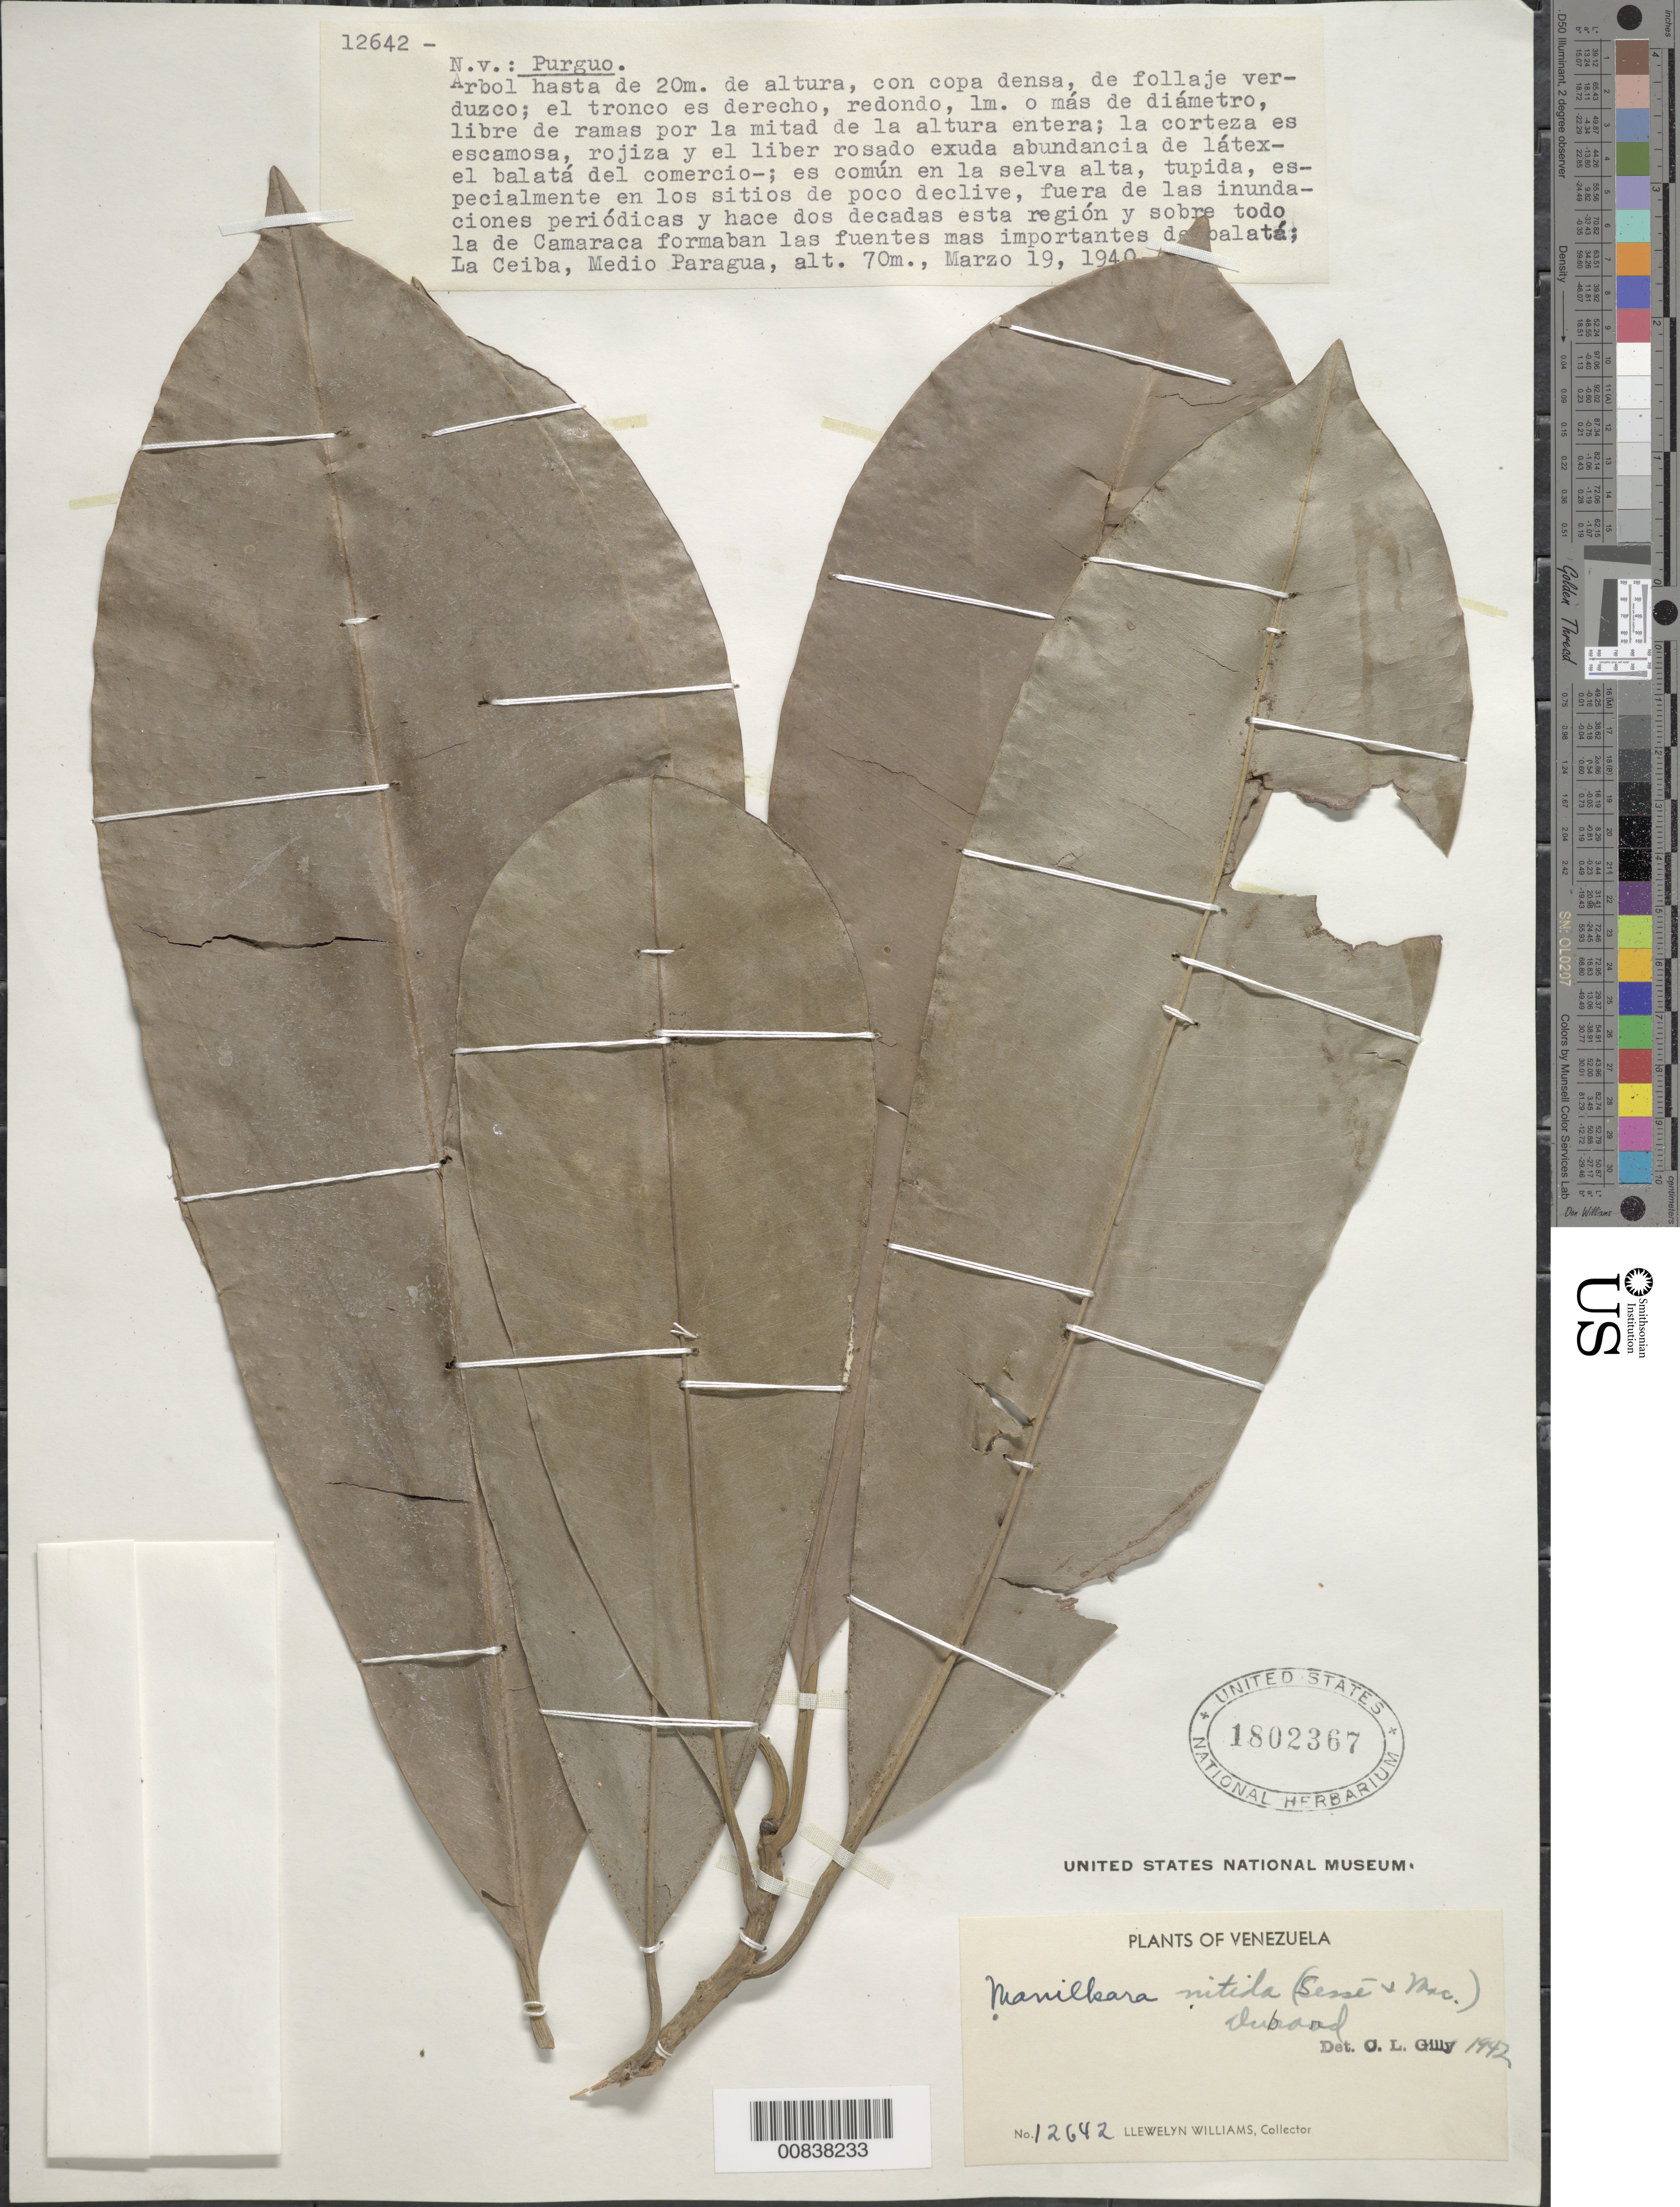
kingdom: Plantae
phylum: Tracheophyta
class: Magnoliopsida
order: Ericales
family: Sapotaceae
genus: Manilkara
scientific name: Manilkara bidentata subsp. surinamensis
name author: (Miq.) T.D. Penn.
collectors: Ll. Williams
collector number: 12642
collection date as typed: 19-Mar-40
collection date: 1940-03-19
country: Venezuela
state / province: Bolívar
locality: La Ceiba, Medio Paragua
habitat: Selva alta, tupida, especialmente en los sitios de poco declive, fuera de las inundaciones periodicas y hace dos decadas esta region y sobre todo la..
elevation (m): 70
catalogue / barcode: US 1802367